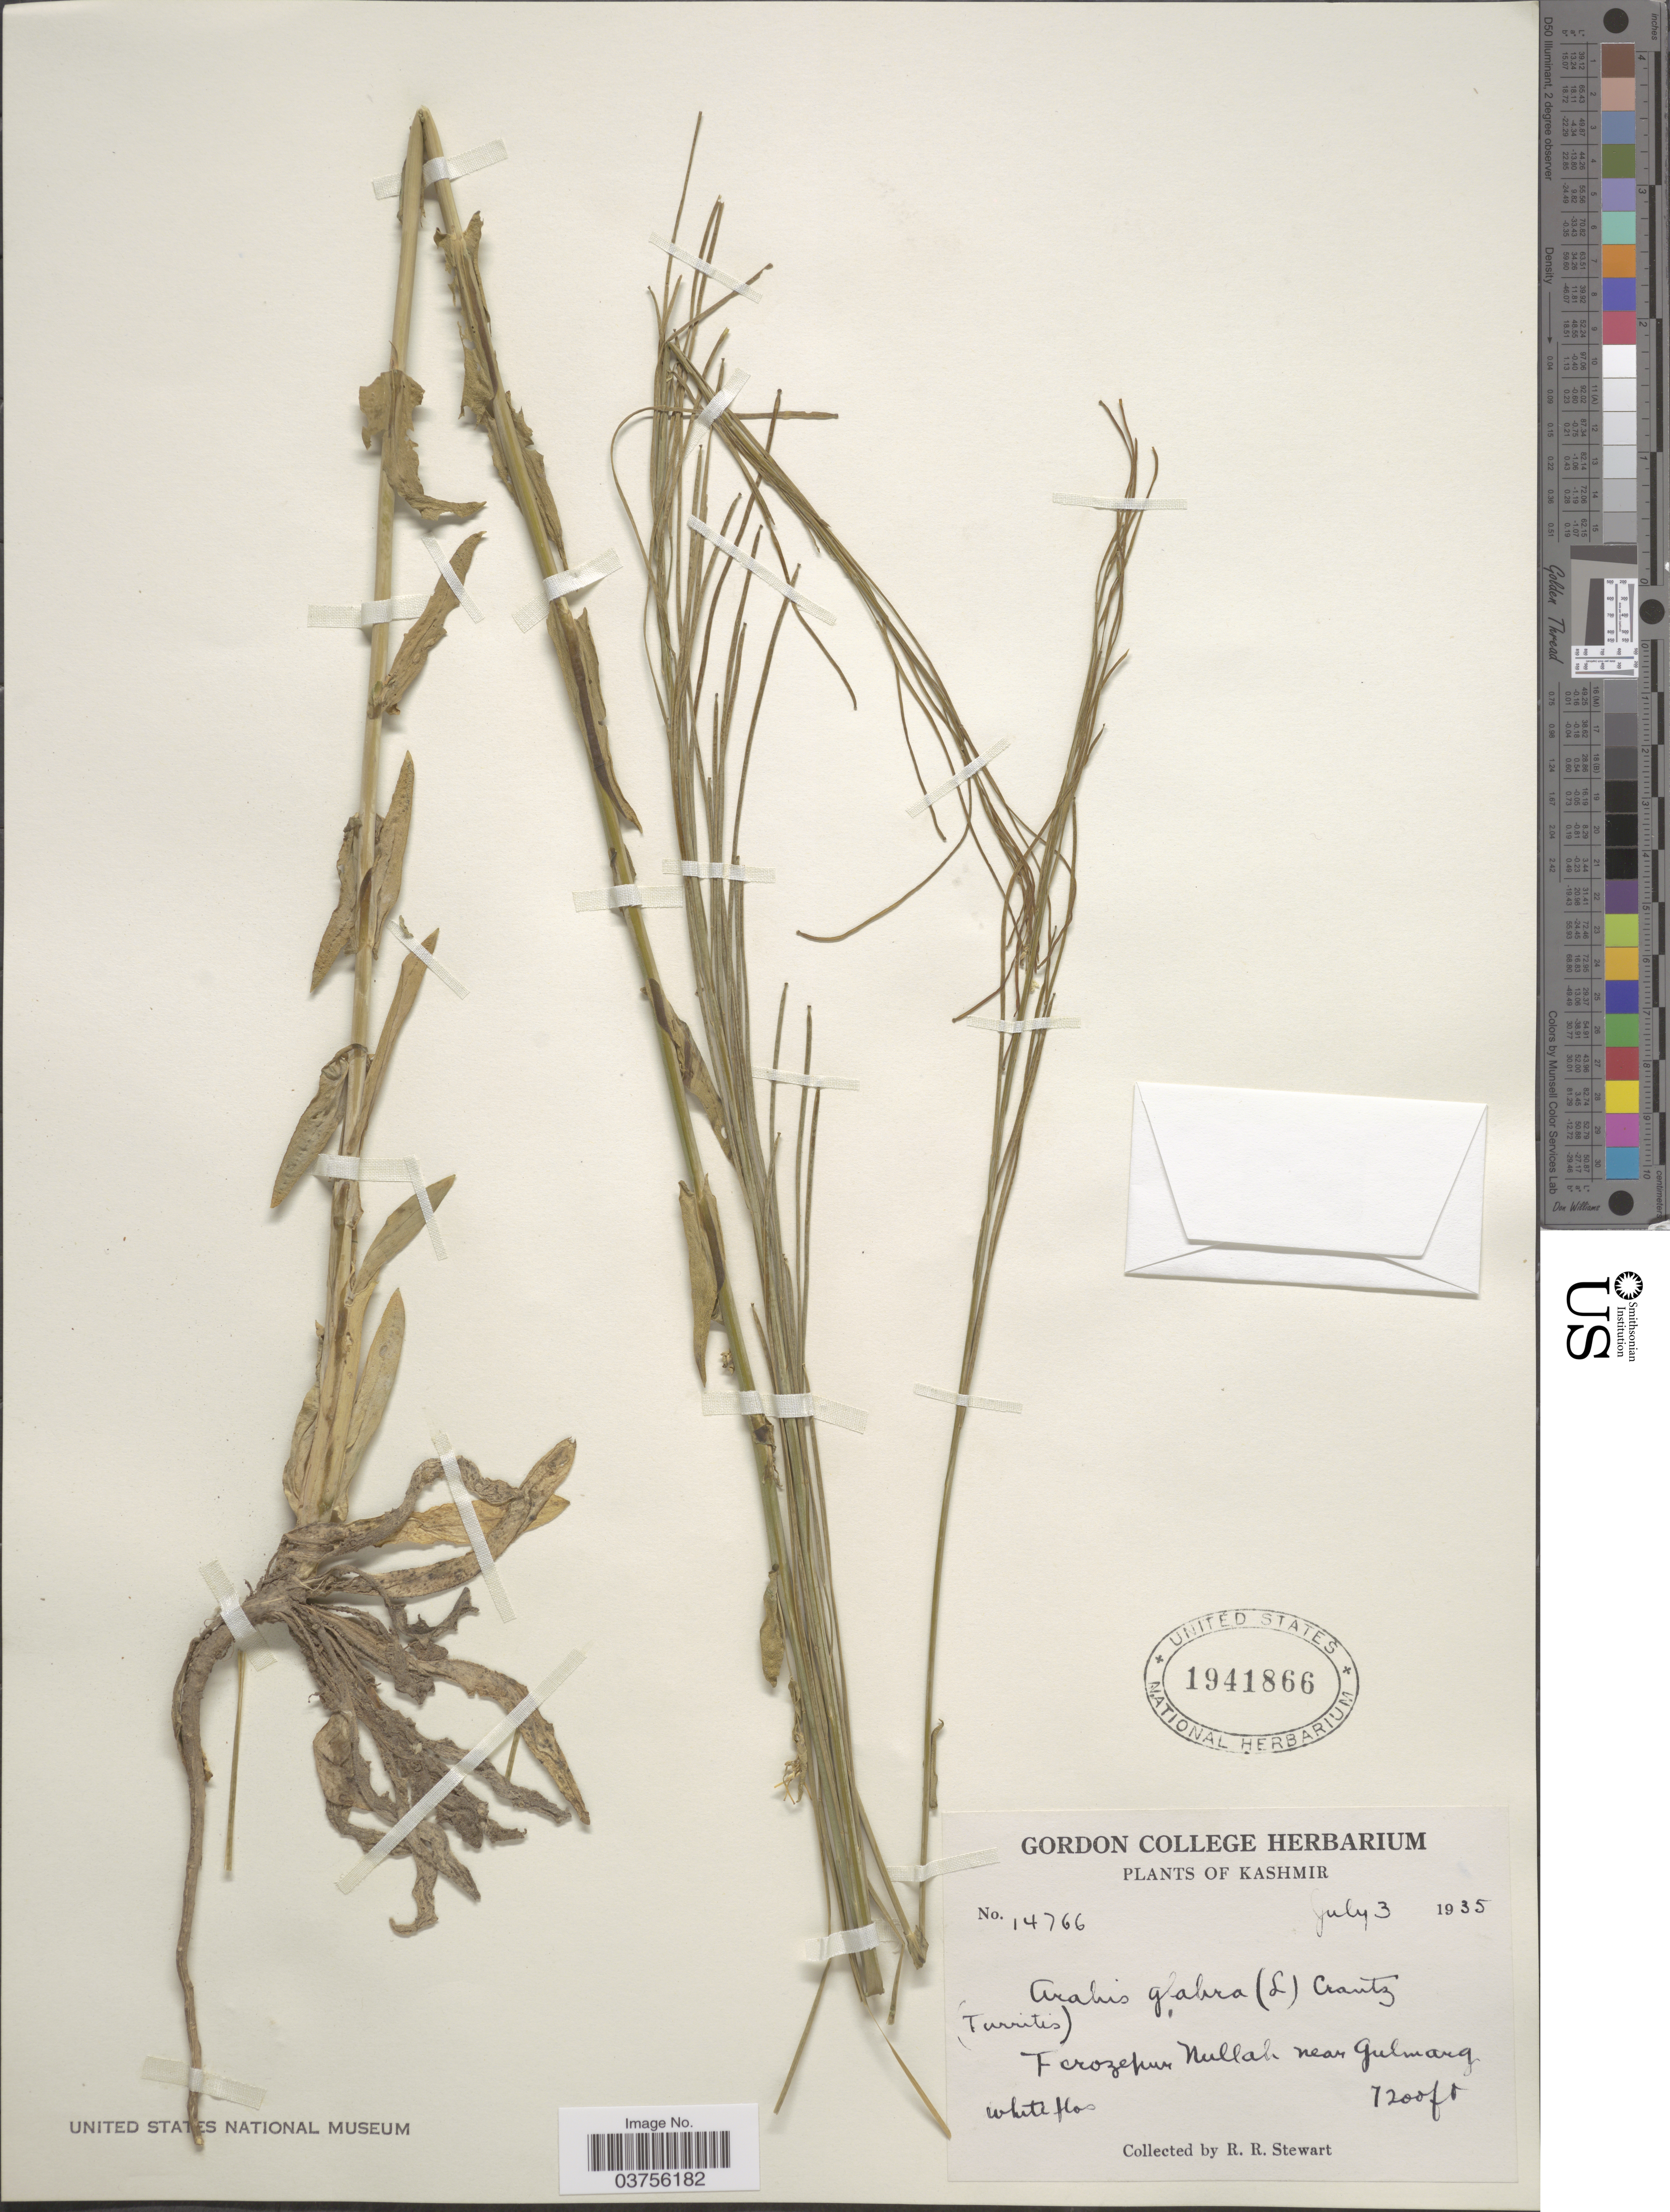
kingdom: Plantae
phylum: Tracheophyta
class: Magnoliopsida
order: Brassicales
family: Brassicaceae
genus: Turritis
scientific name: Turritis glabra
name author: L.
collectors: R. Stewart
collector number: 14766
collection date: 1935-07-03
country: India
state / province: Jammu and Kashmir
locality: Kashmir. Ferozepur Nullah near Gulmarg.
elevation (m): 2195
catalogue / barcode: US 1941866